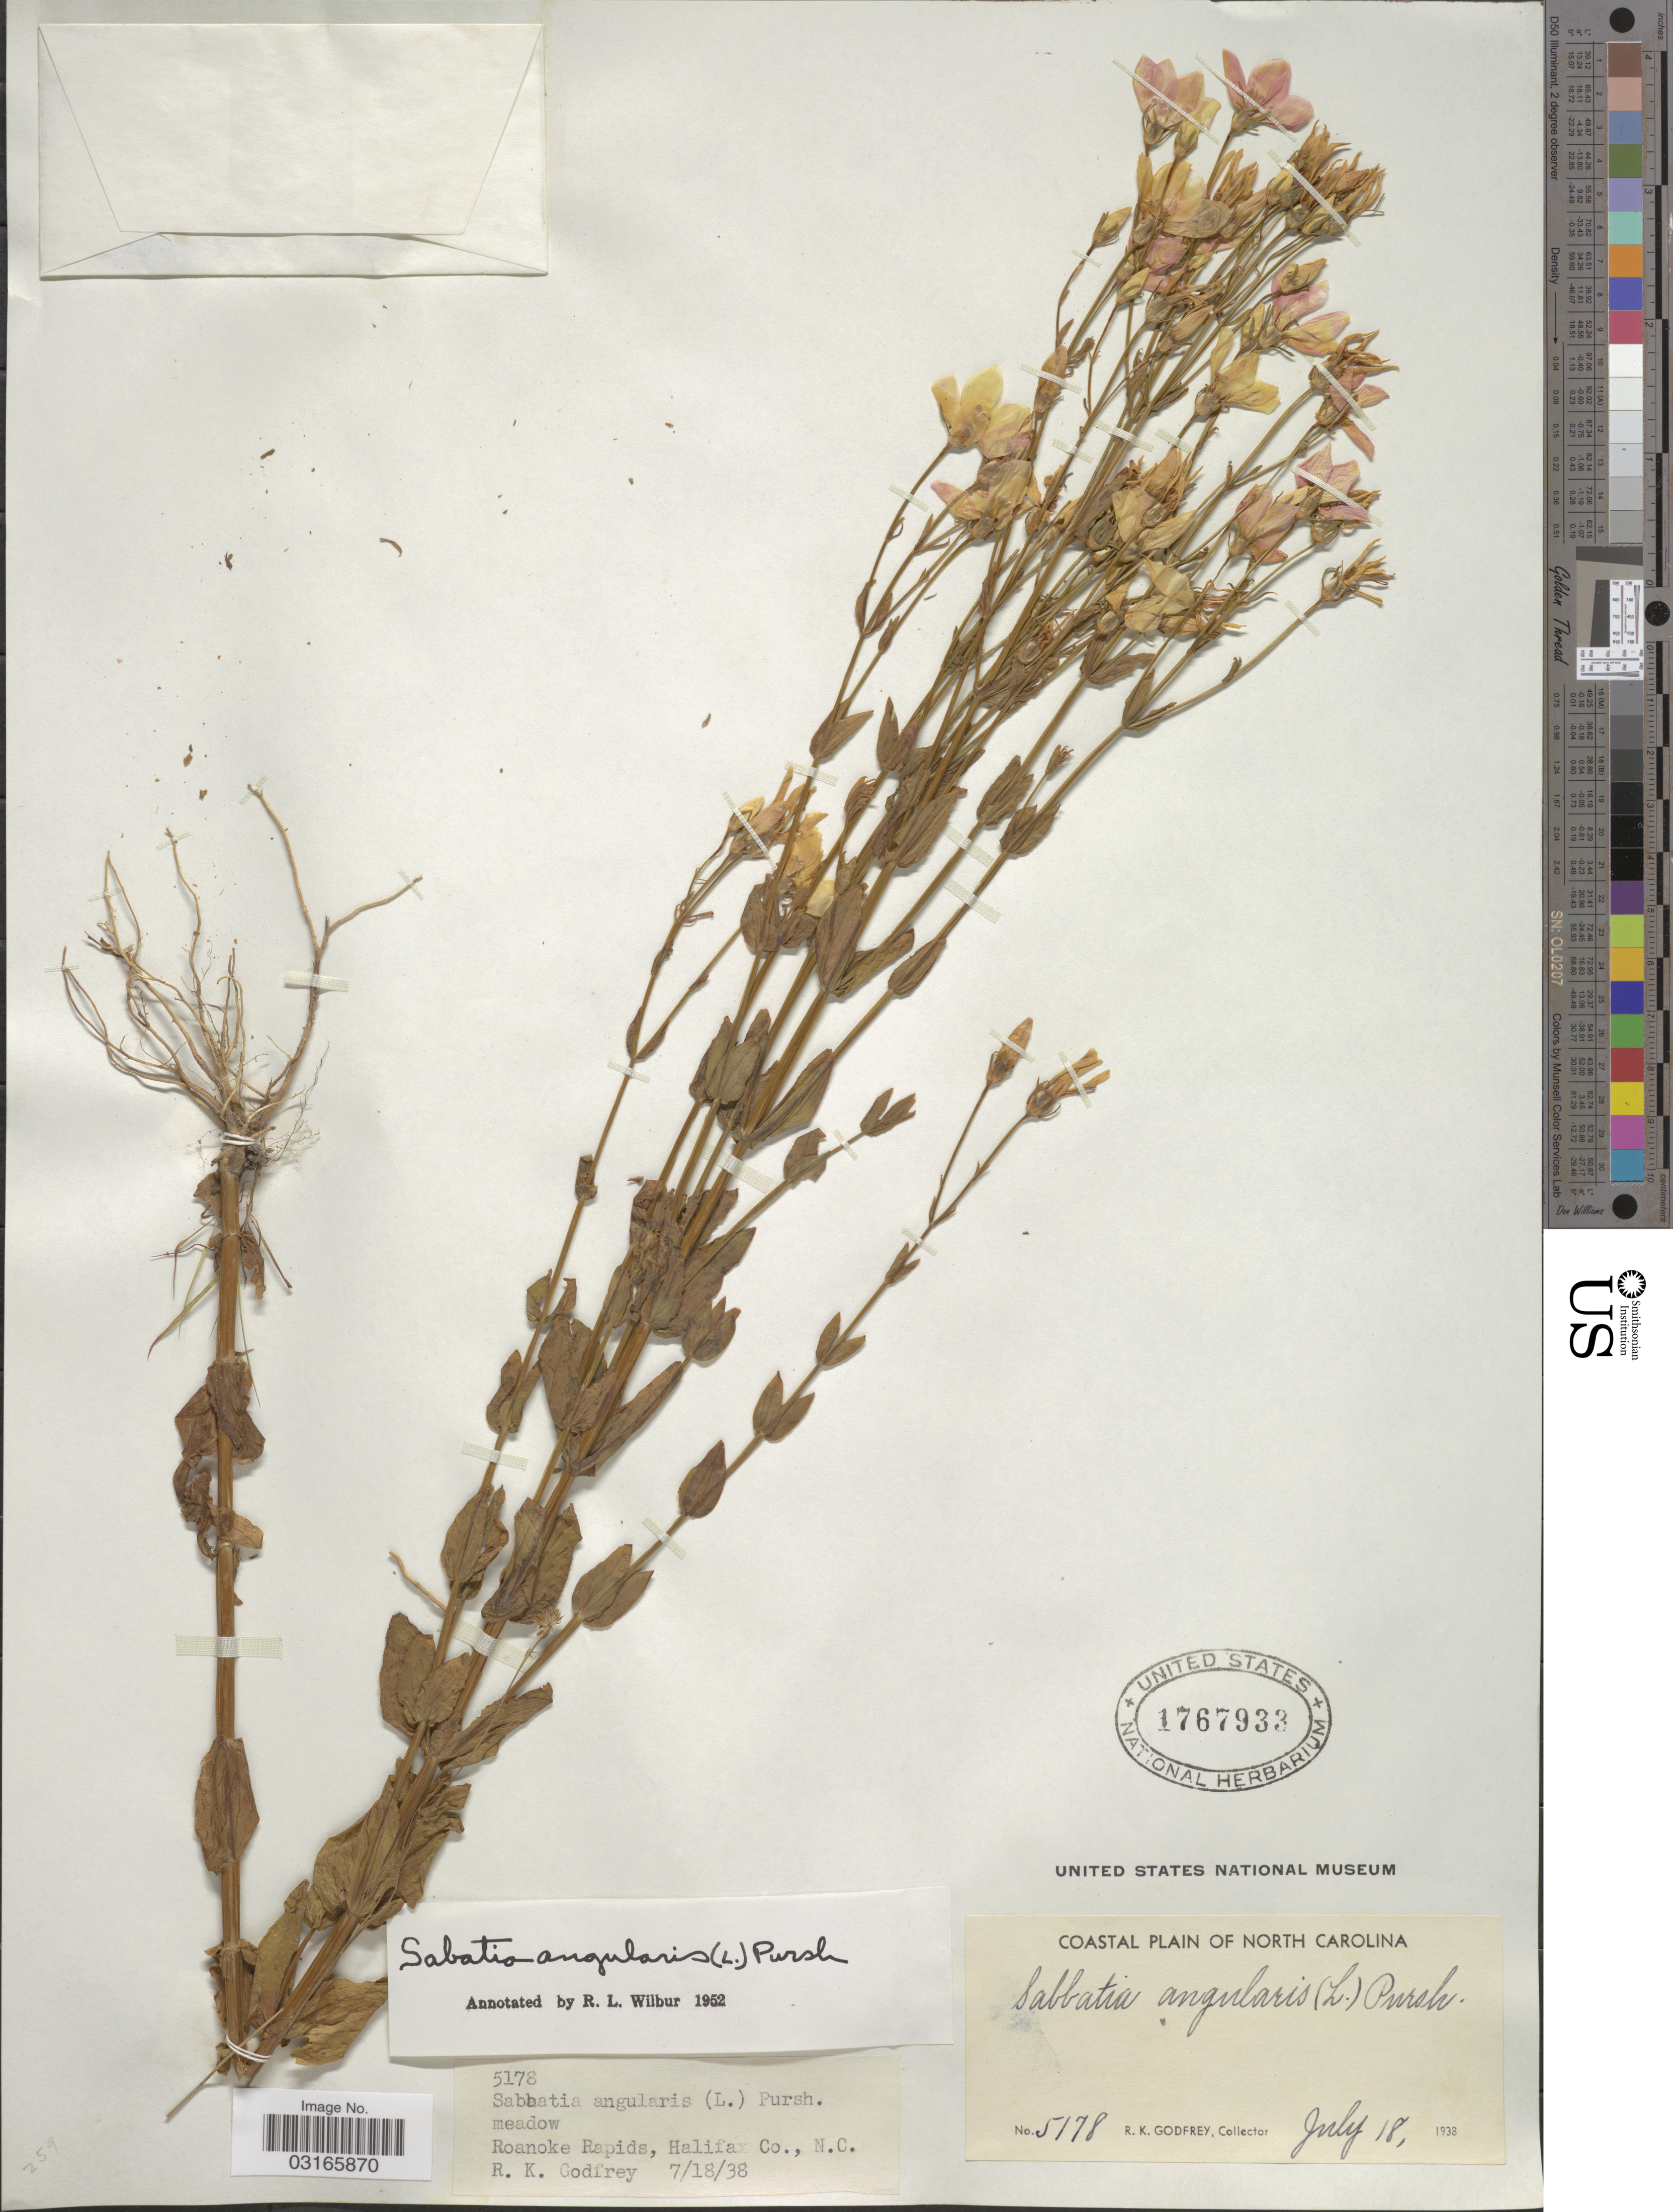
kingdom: Plantae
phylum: Tracheophyta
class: Magnoliopsida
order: Gentianales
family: Gentianaceae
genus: Sabatia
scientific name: Sabatia angularis (L.) Pursh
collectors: R. K. Godfrey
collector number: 5178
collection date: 1938-07-18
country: United States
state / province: North Carolina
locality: Coastal Plain of North Carolina.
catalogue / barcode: US 1767933